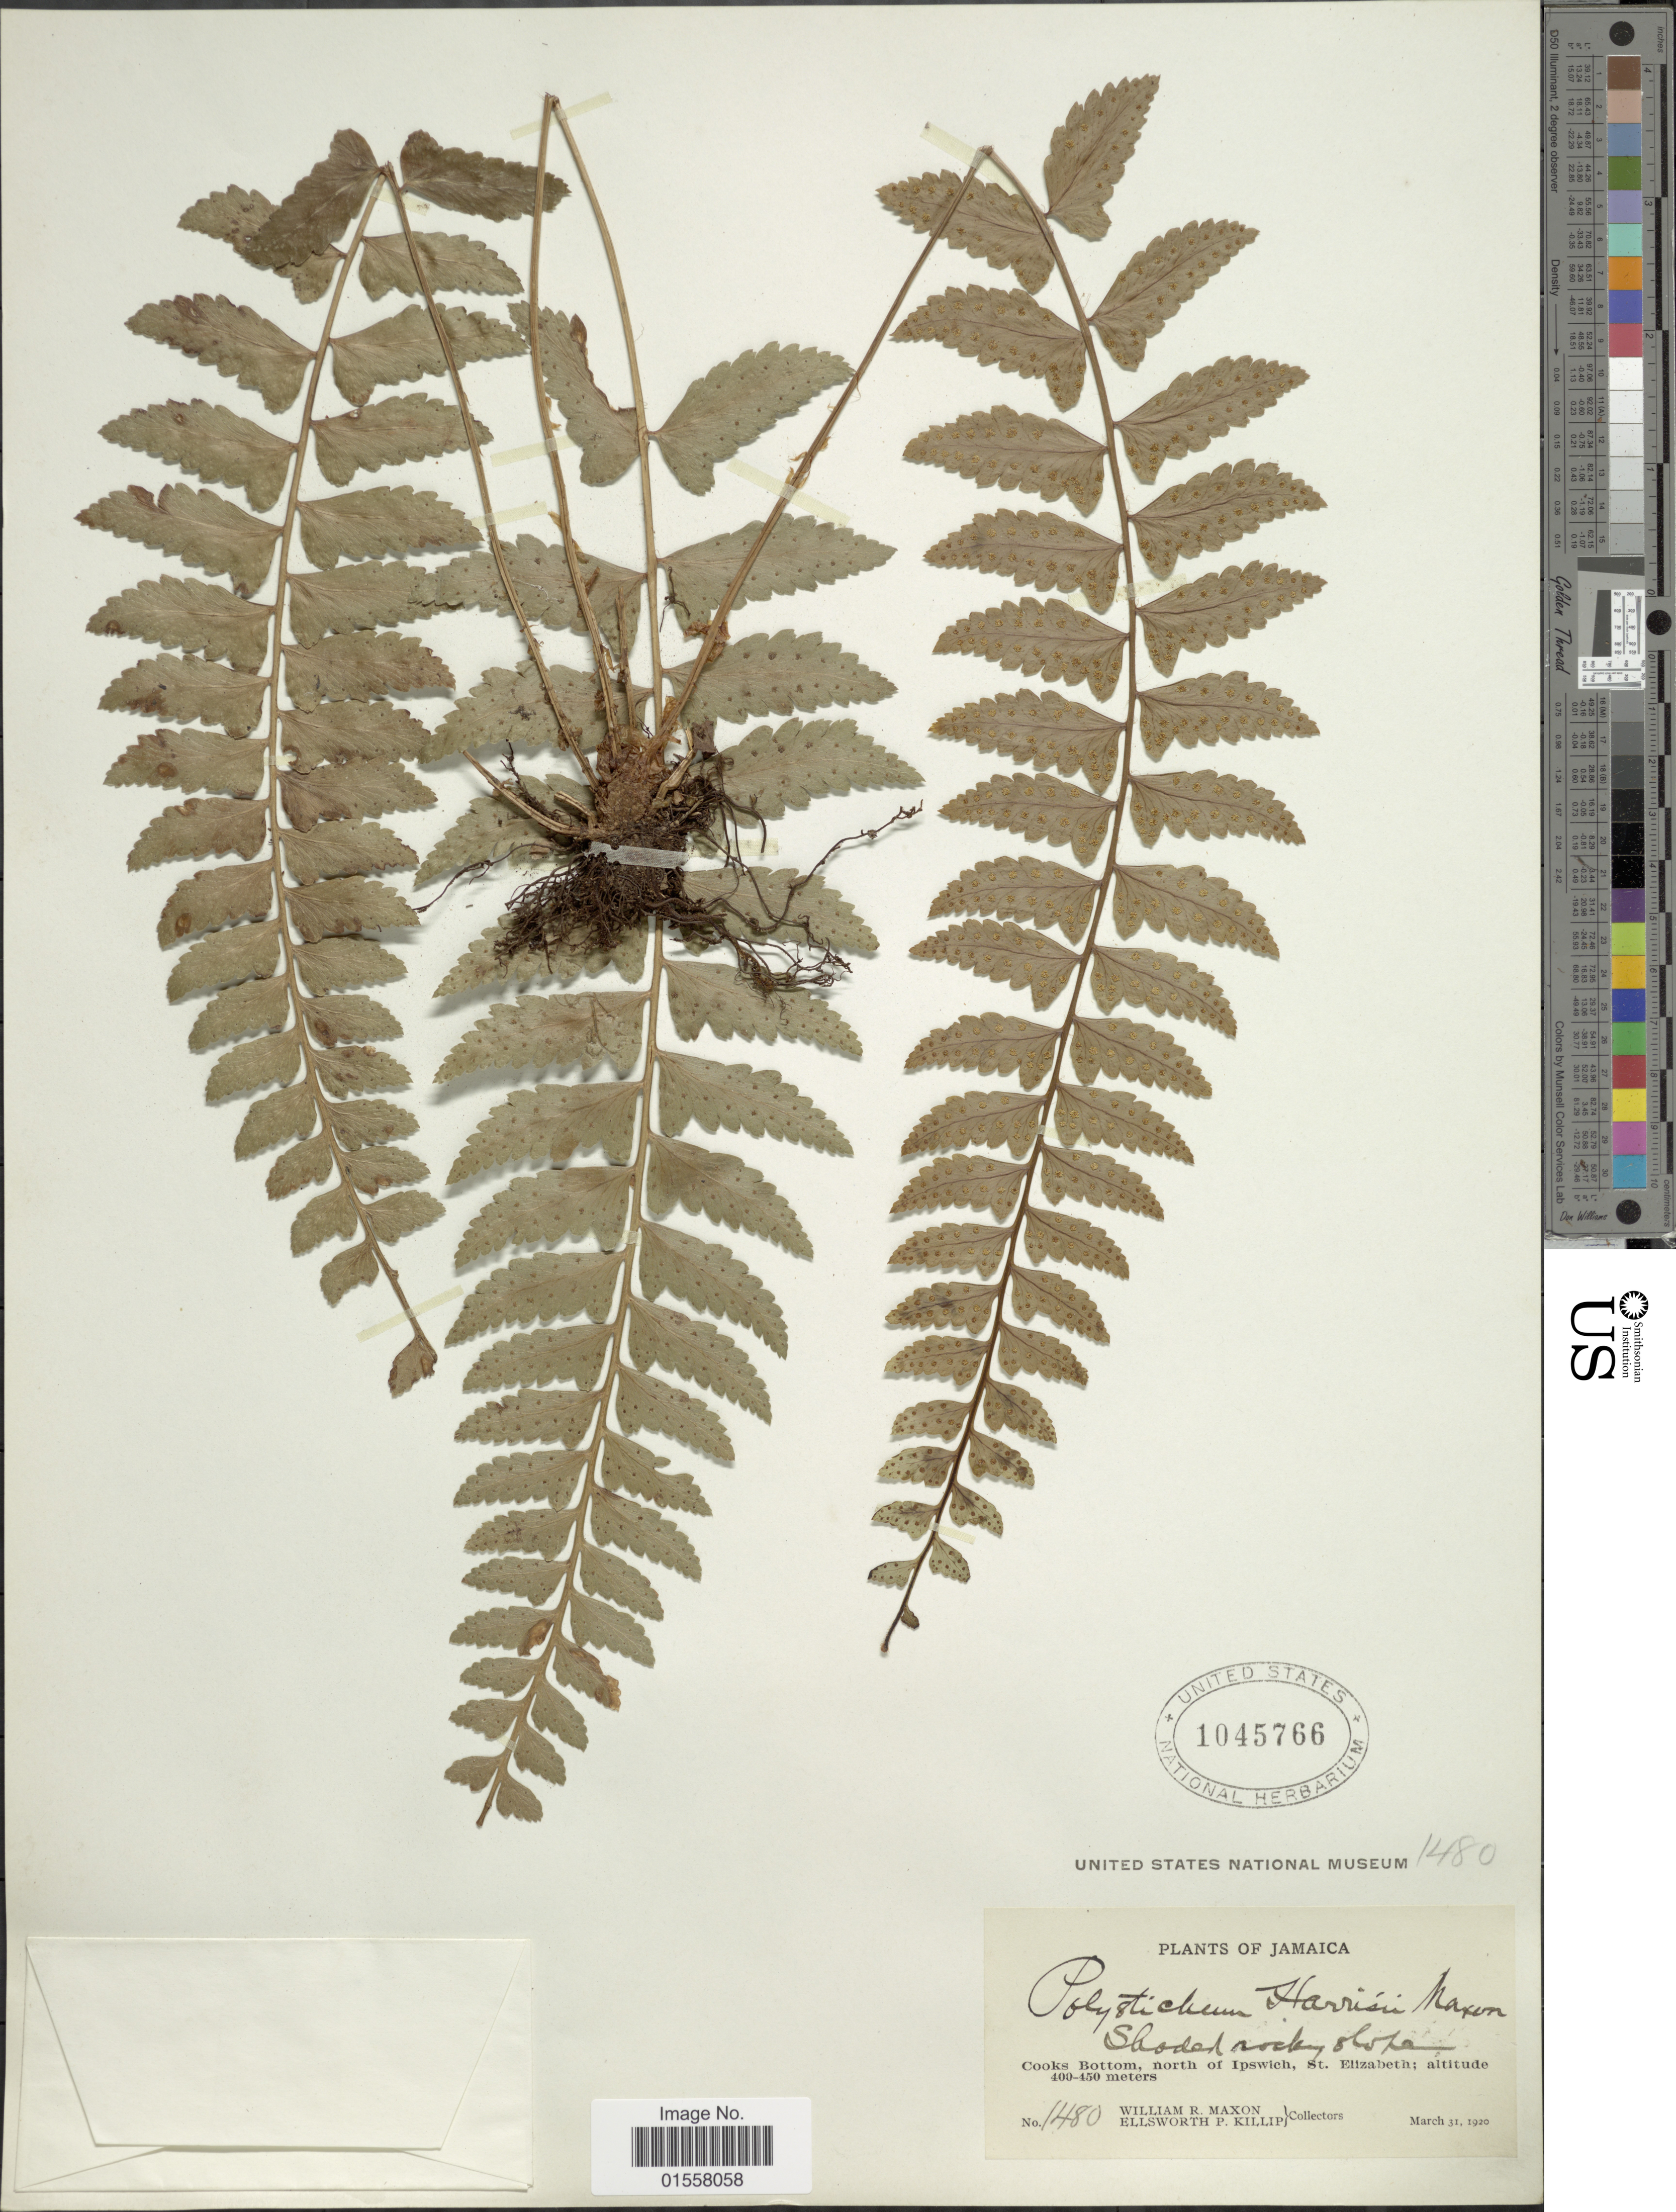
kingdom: Plantae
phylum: Tracheophyta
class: Polypodiopsida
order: Polypodiales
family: Dryopteridaceae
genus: Polystichum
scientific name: Polystichum harrisii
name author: Maxon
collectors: W. R. Maxon & E. P. Killip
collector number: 1480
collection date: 1920-03-31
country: Jamaica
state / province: Saint Elizabeth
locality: Cooks Bottom, north of Ipswich, St. Elizabeth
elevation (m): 400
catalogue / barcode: US 1045766